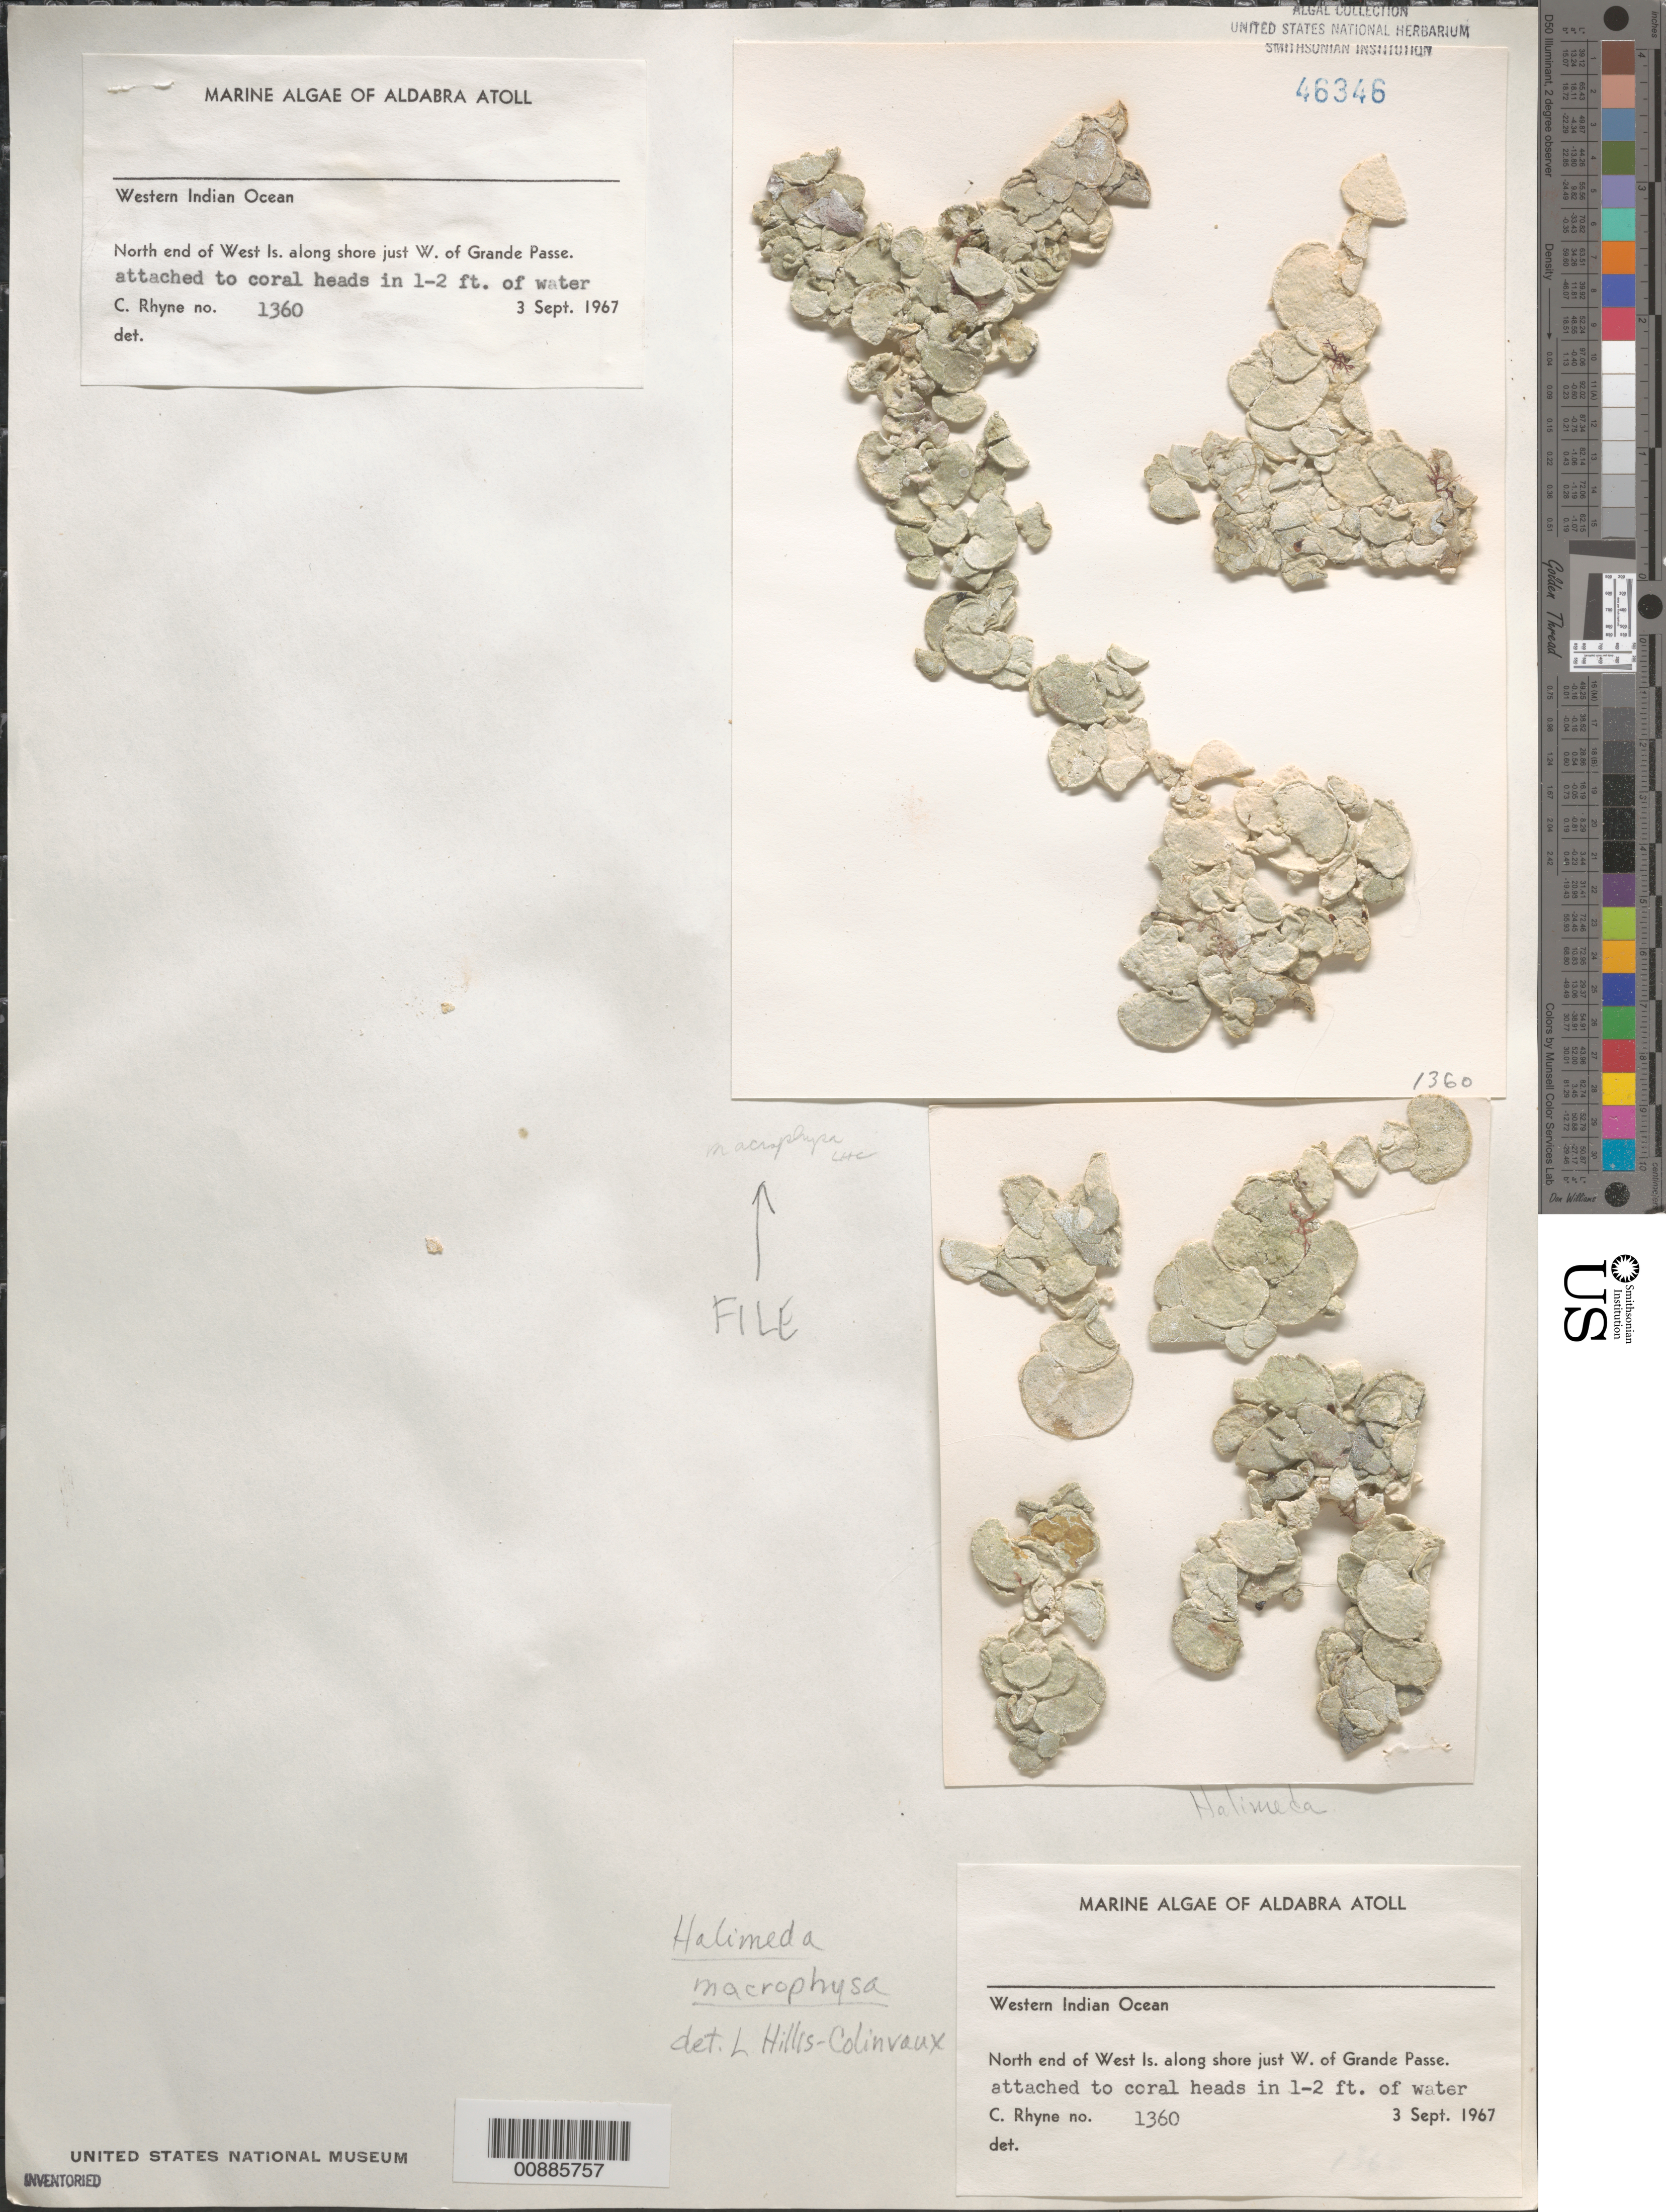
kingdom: Plantae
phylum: Chlorophyta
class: Ulvophyceae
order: Bryopsidales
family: Halimedaceae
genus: Halimeda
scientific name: Halimeda macrophysa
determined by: Hillis-Colinvaux, L.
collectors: C. Rhyne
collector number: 1360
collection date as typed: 03 Sep 1967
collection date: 1967-09-03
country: Seychelles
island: Aldabra Atoll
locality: West Islet, Just west of Grande Pass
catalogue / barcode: US 46346